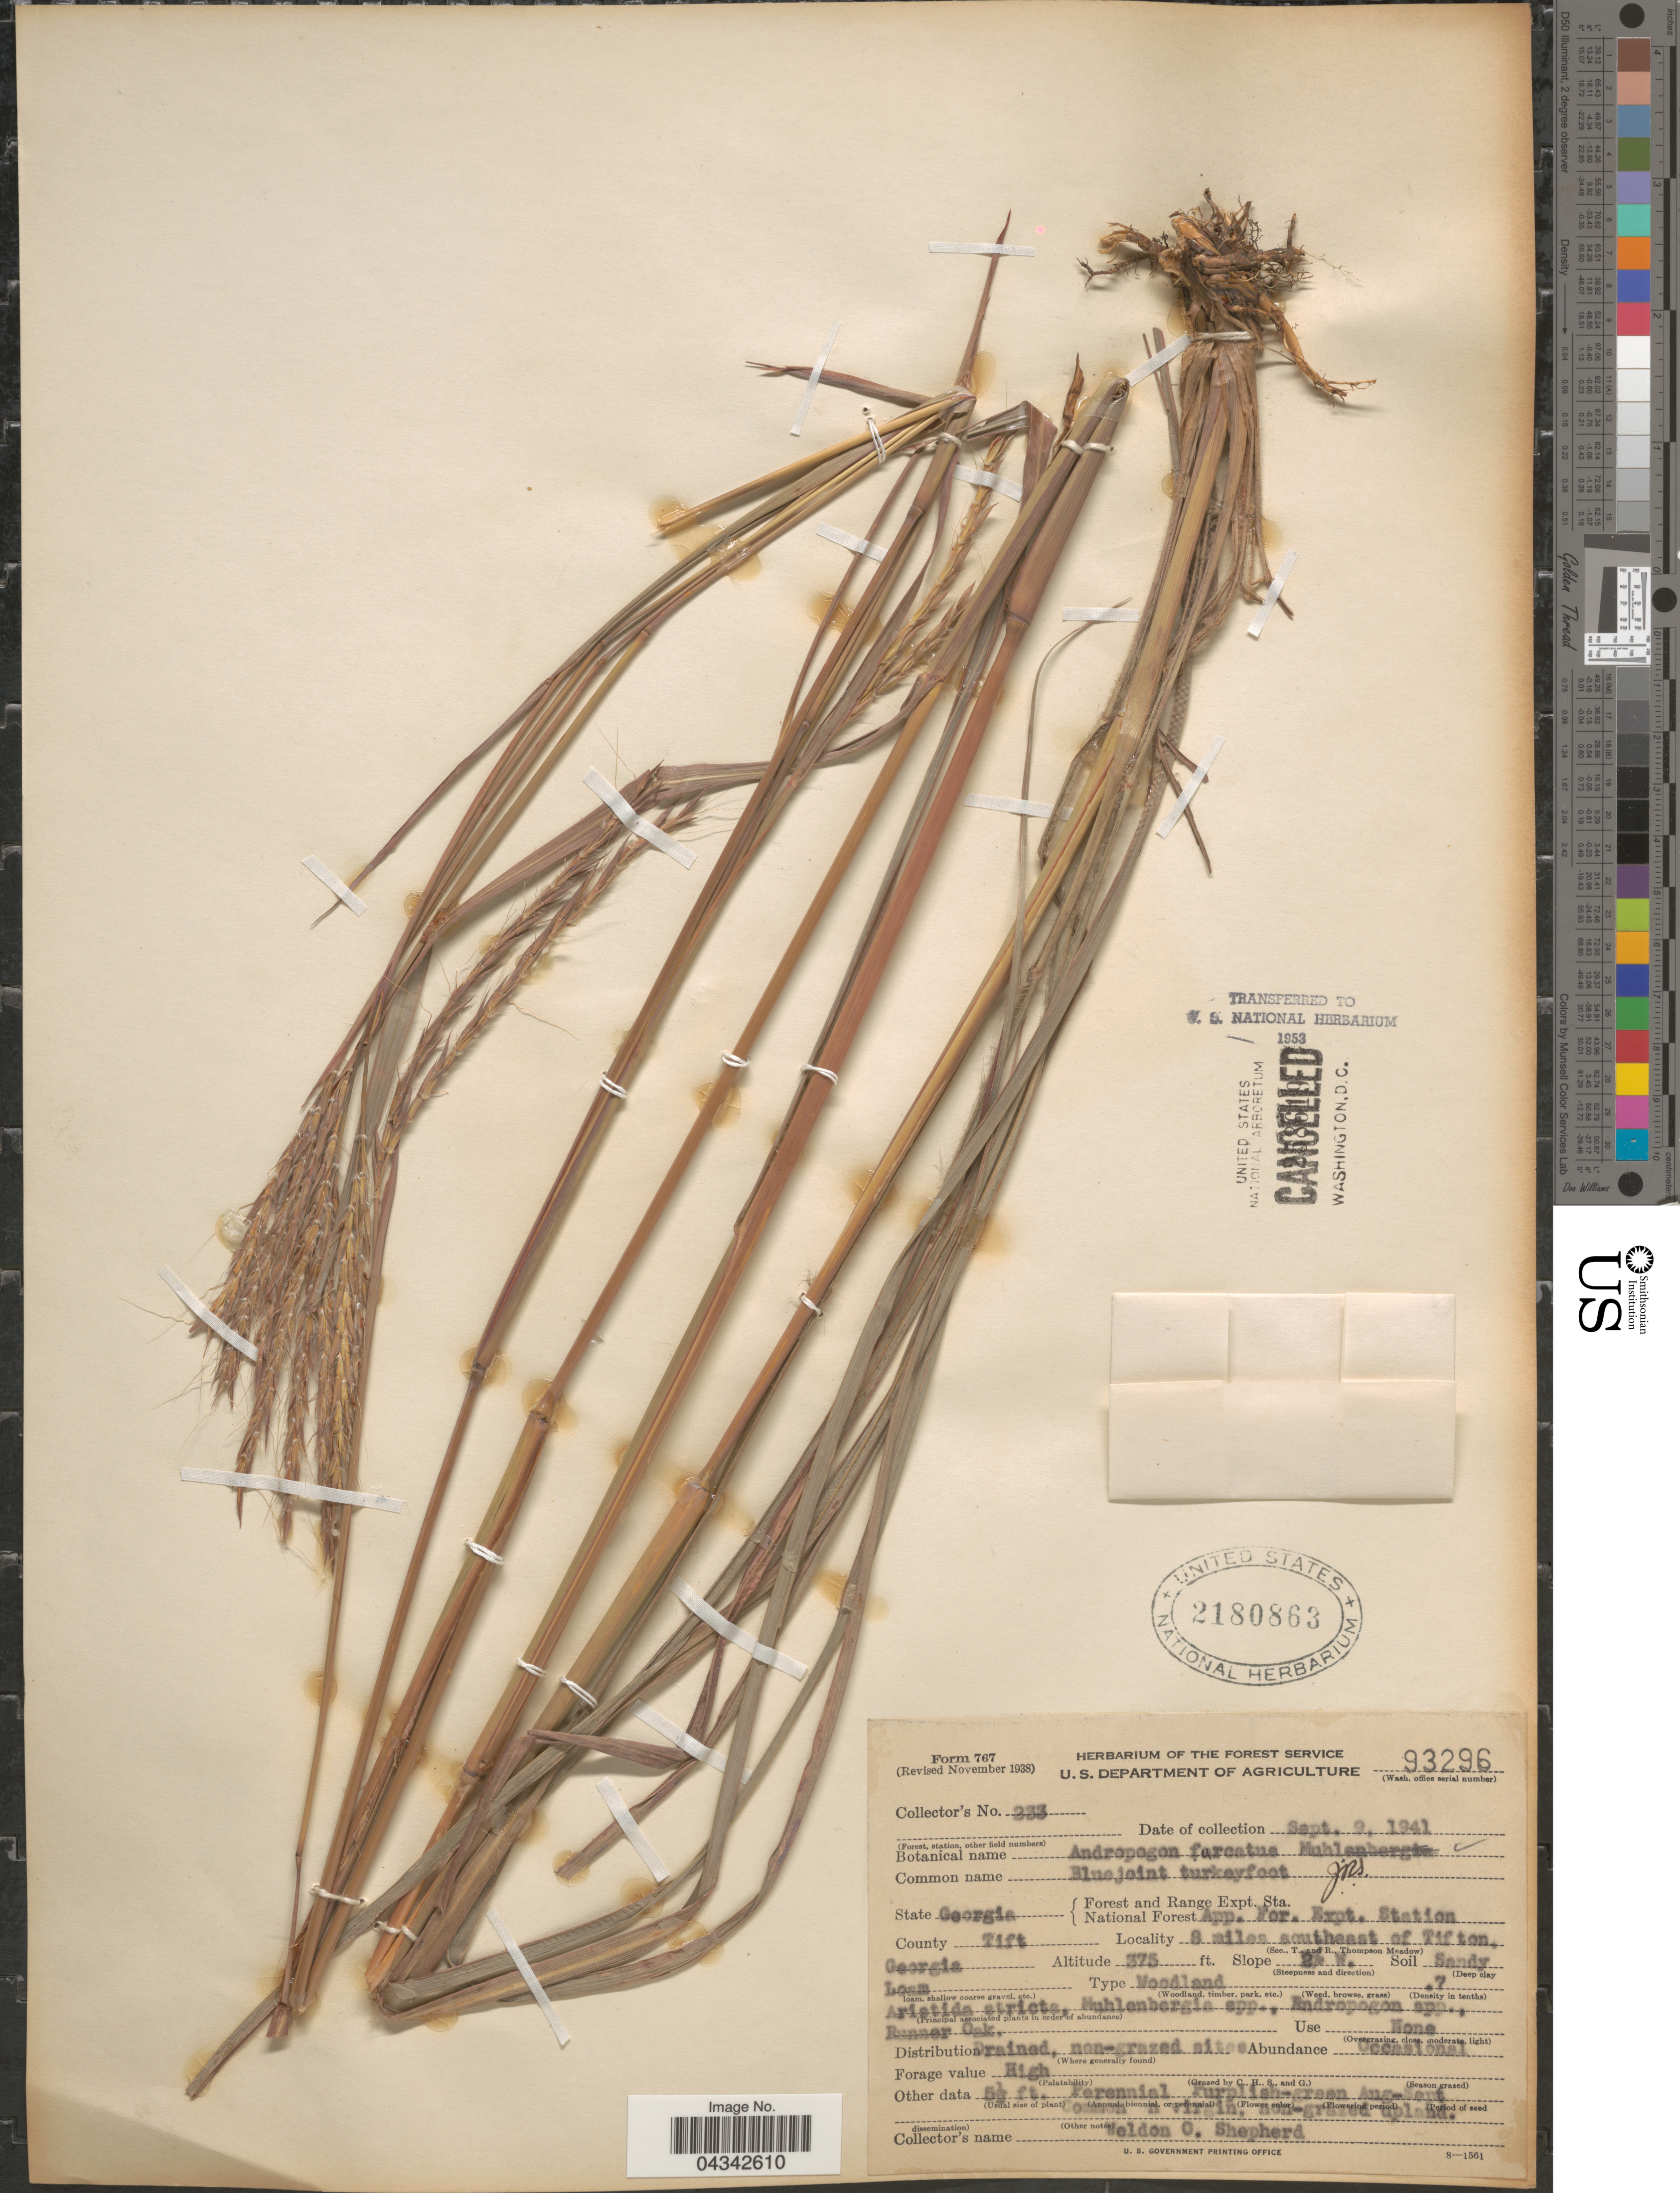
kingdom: Plantae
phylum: Tracheophyta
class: Liliopsida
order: Poales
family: Poaceae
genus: Andropogon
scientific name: Andropogon gerardii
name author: Vitman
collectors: W. Shepherd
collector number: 233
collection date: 1941-09-09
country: United States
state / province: Georgia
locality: Forest and Range Expt. Sta. National Forest App. For. Expt. Station. County Tift. 8 miles southeast of Tifton.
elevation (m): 114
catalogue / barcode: US 2180863